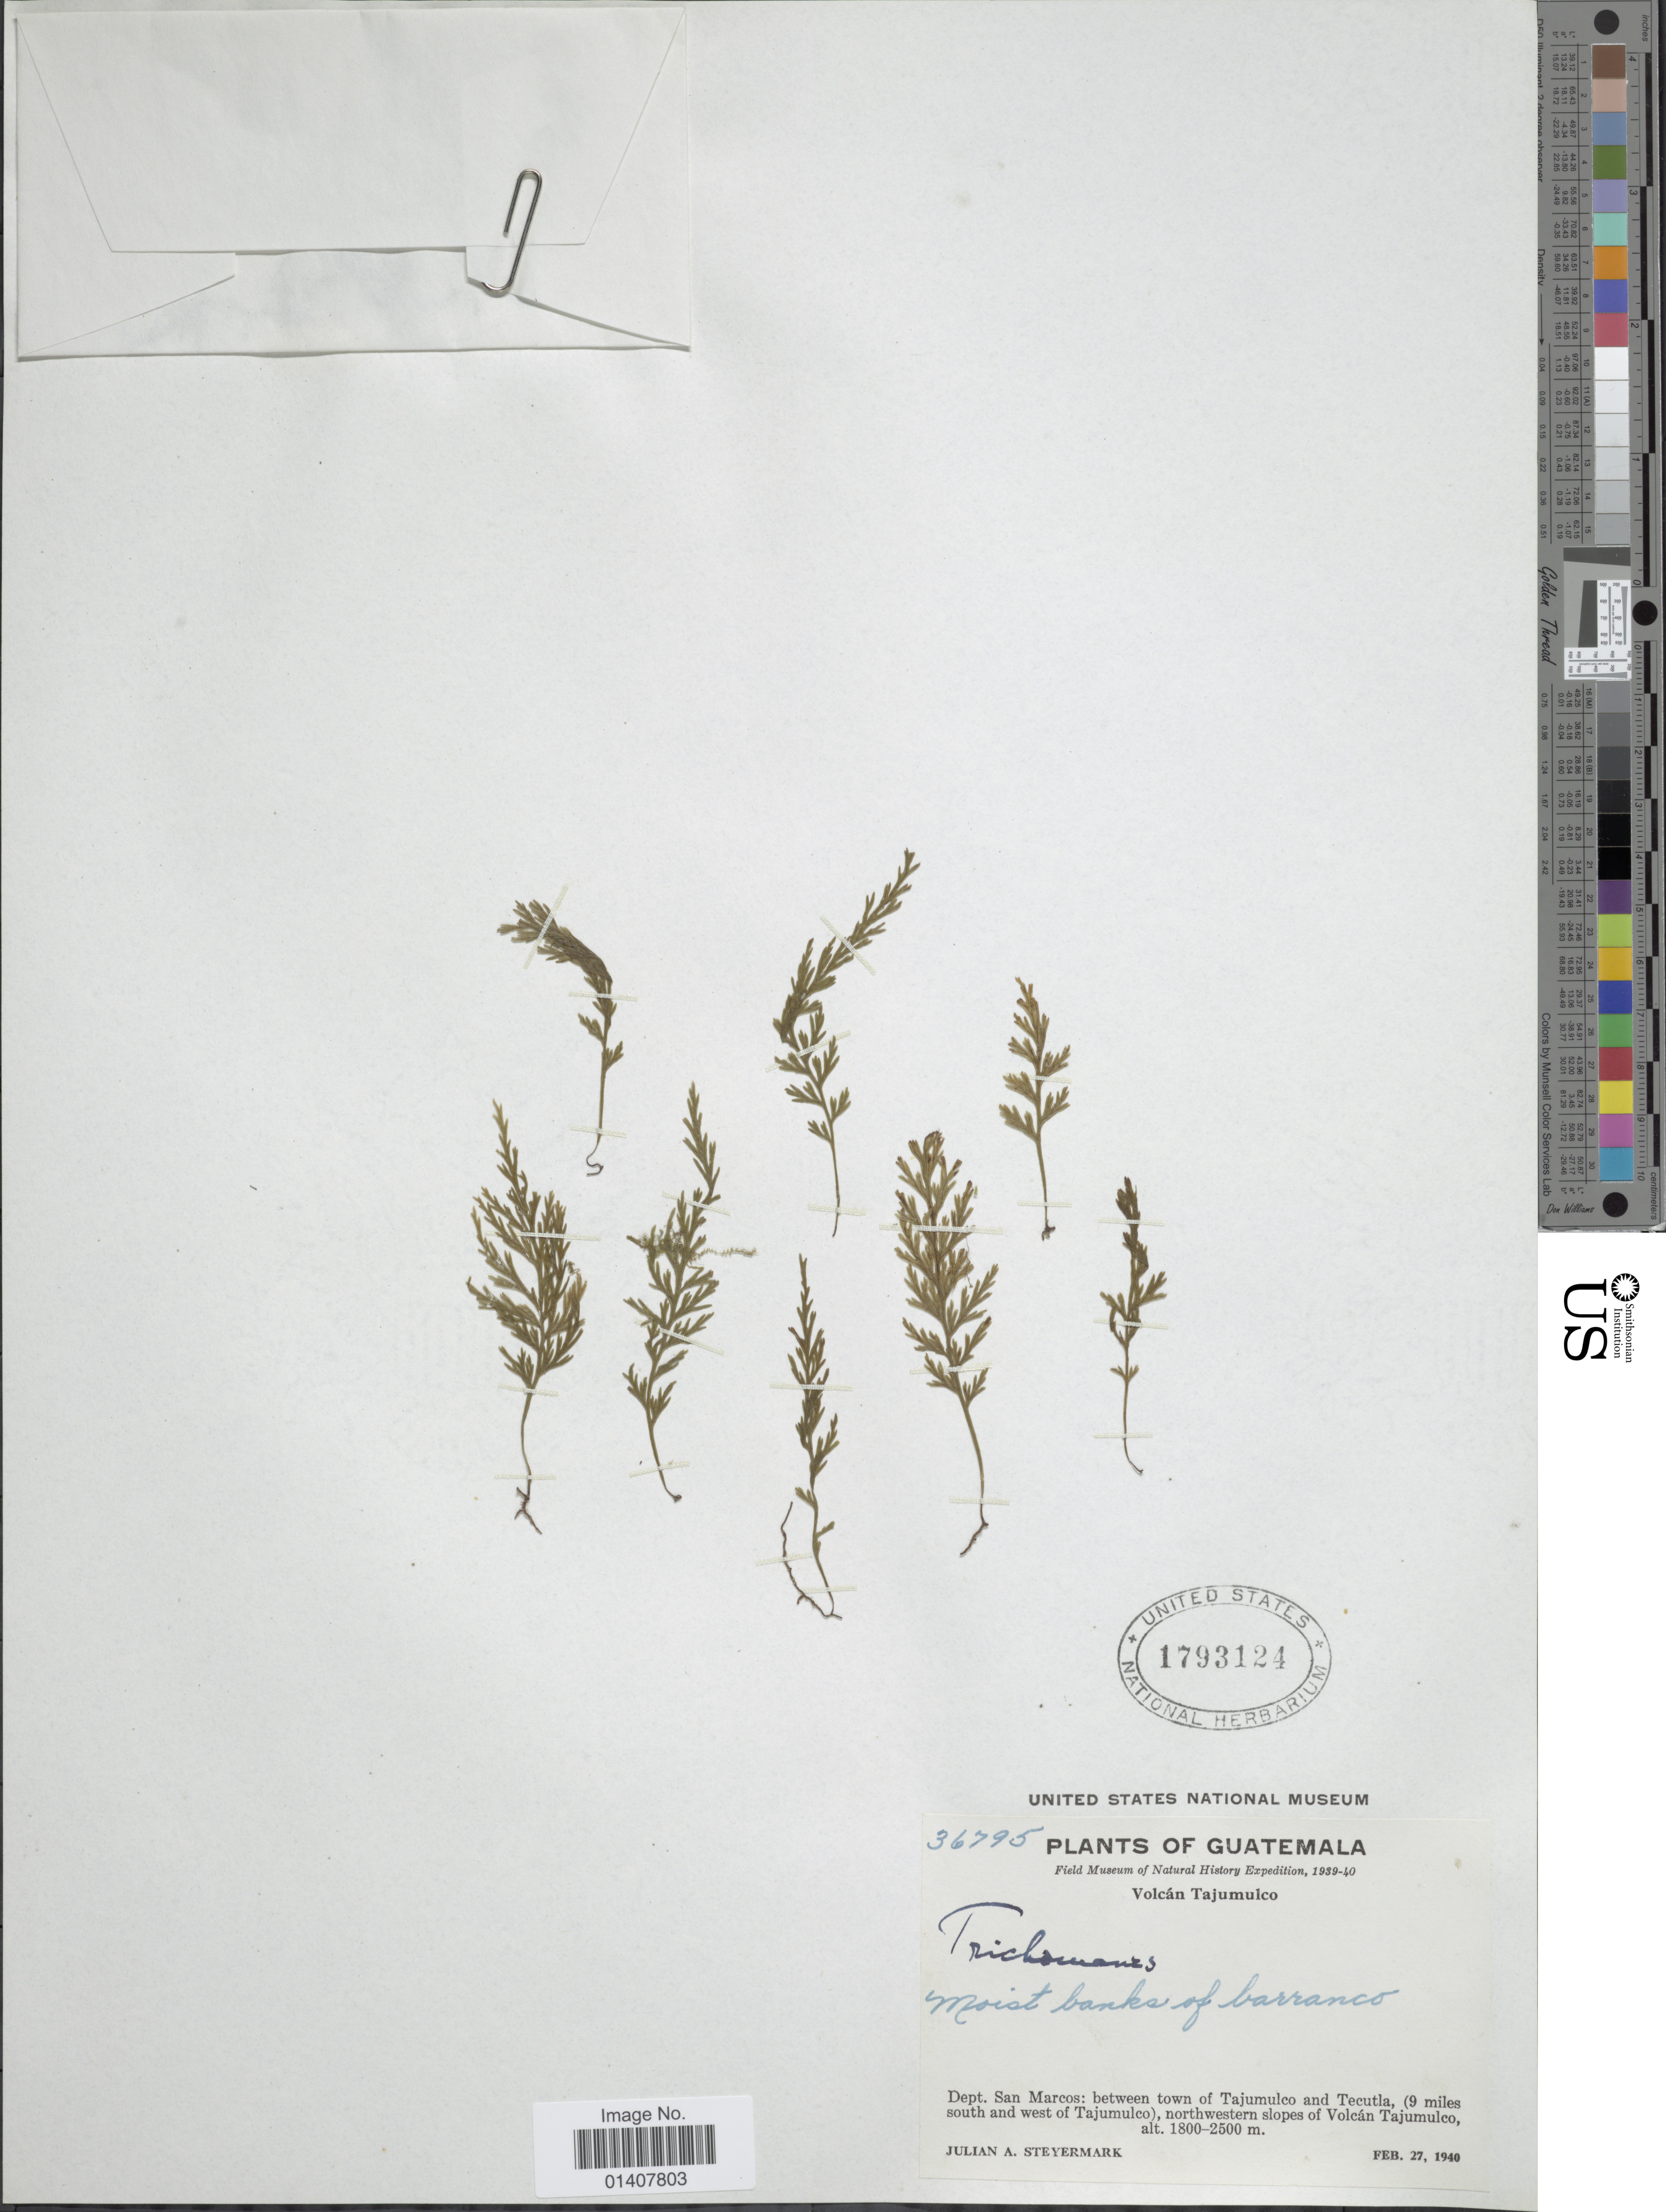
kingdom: Plantae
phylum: Tracheophyta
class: Polypodiopsida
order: Hymenophyllales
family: Hymenophyllaceae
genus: Trichomanes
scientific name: Trichomanes sp.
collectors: J. Steyermark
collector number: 36795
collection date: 1940-02-27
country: Guatemala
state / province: San Marcos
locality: Volcán Tajumulco, Dept. San Marcos: between town of Tajumulco and Tecutla,(9miles south and west of Tajumulco), northwestern slopes of Volcán Tajumulco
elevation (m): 1800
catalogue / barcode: US 1793124